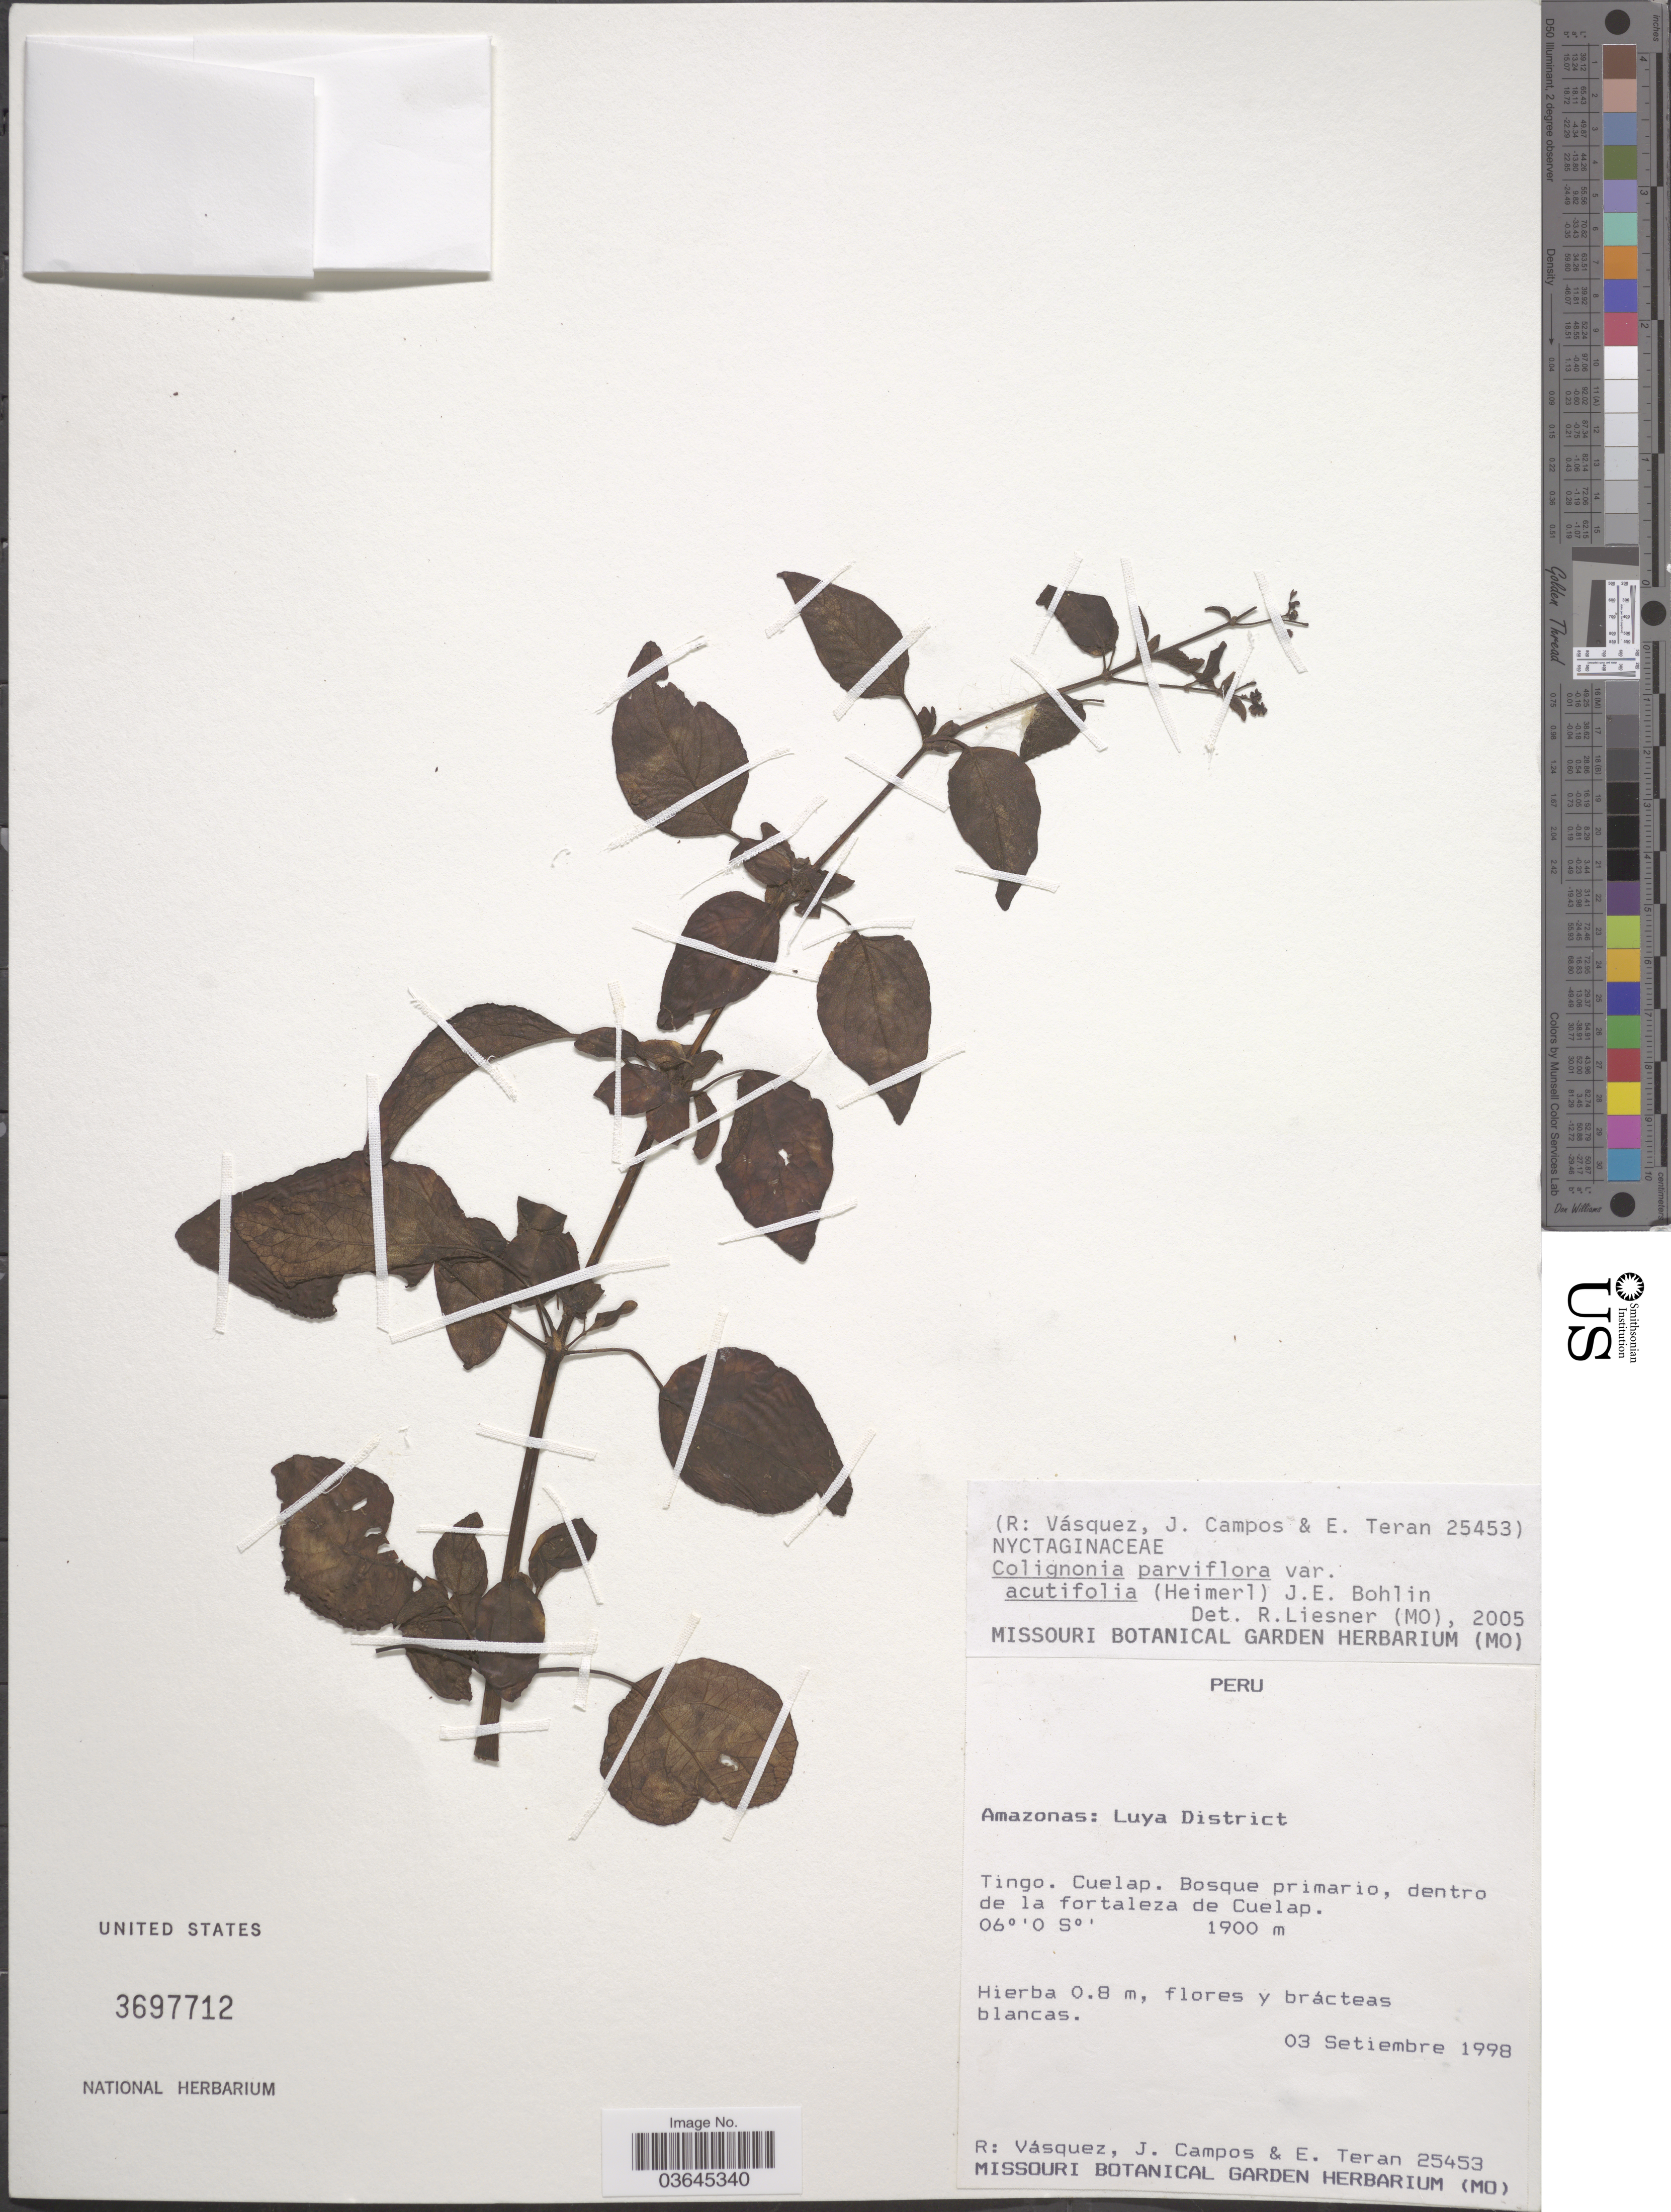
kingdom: Plantae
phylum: Tracheophyta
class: Magnoliopsida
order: Caryophyllales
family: Nyctaginaceae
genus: Colignonia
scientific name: Colignonia parviflora var. acutifolia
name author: (Heimerl) J.E. Bohlin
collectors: R. Vásquez, J. Campos & E. Teran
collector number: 25453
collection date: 1998-09-03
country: Peru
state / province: Amazonas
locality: Luya District. Tingo. Cuelap. Bosque primario, dentro de la fortaleza de Cuelap.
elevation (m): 1900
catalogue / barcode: US 3697712